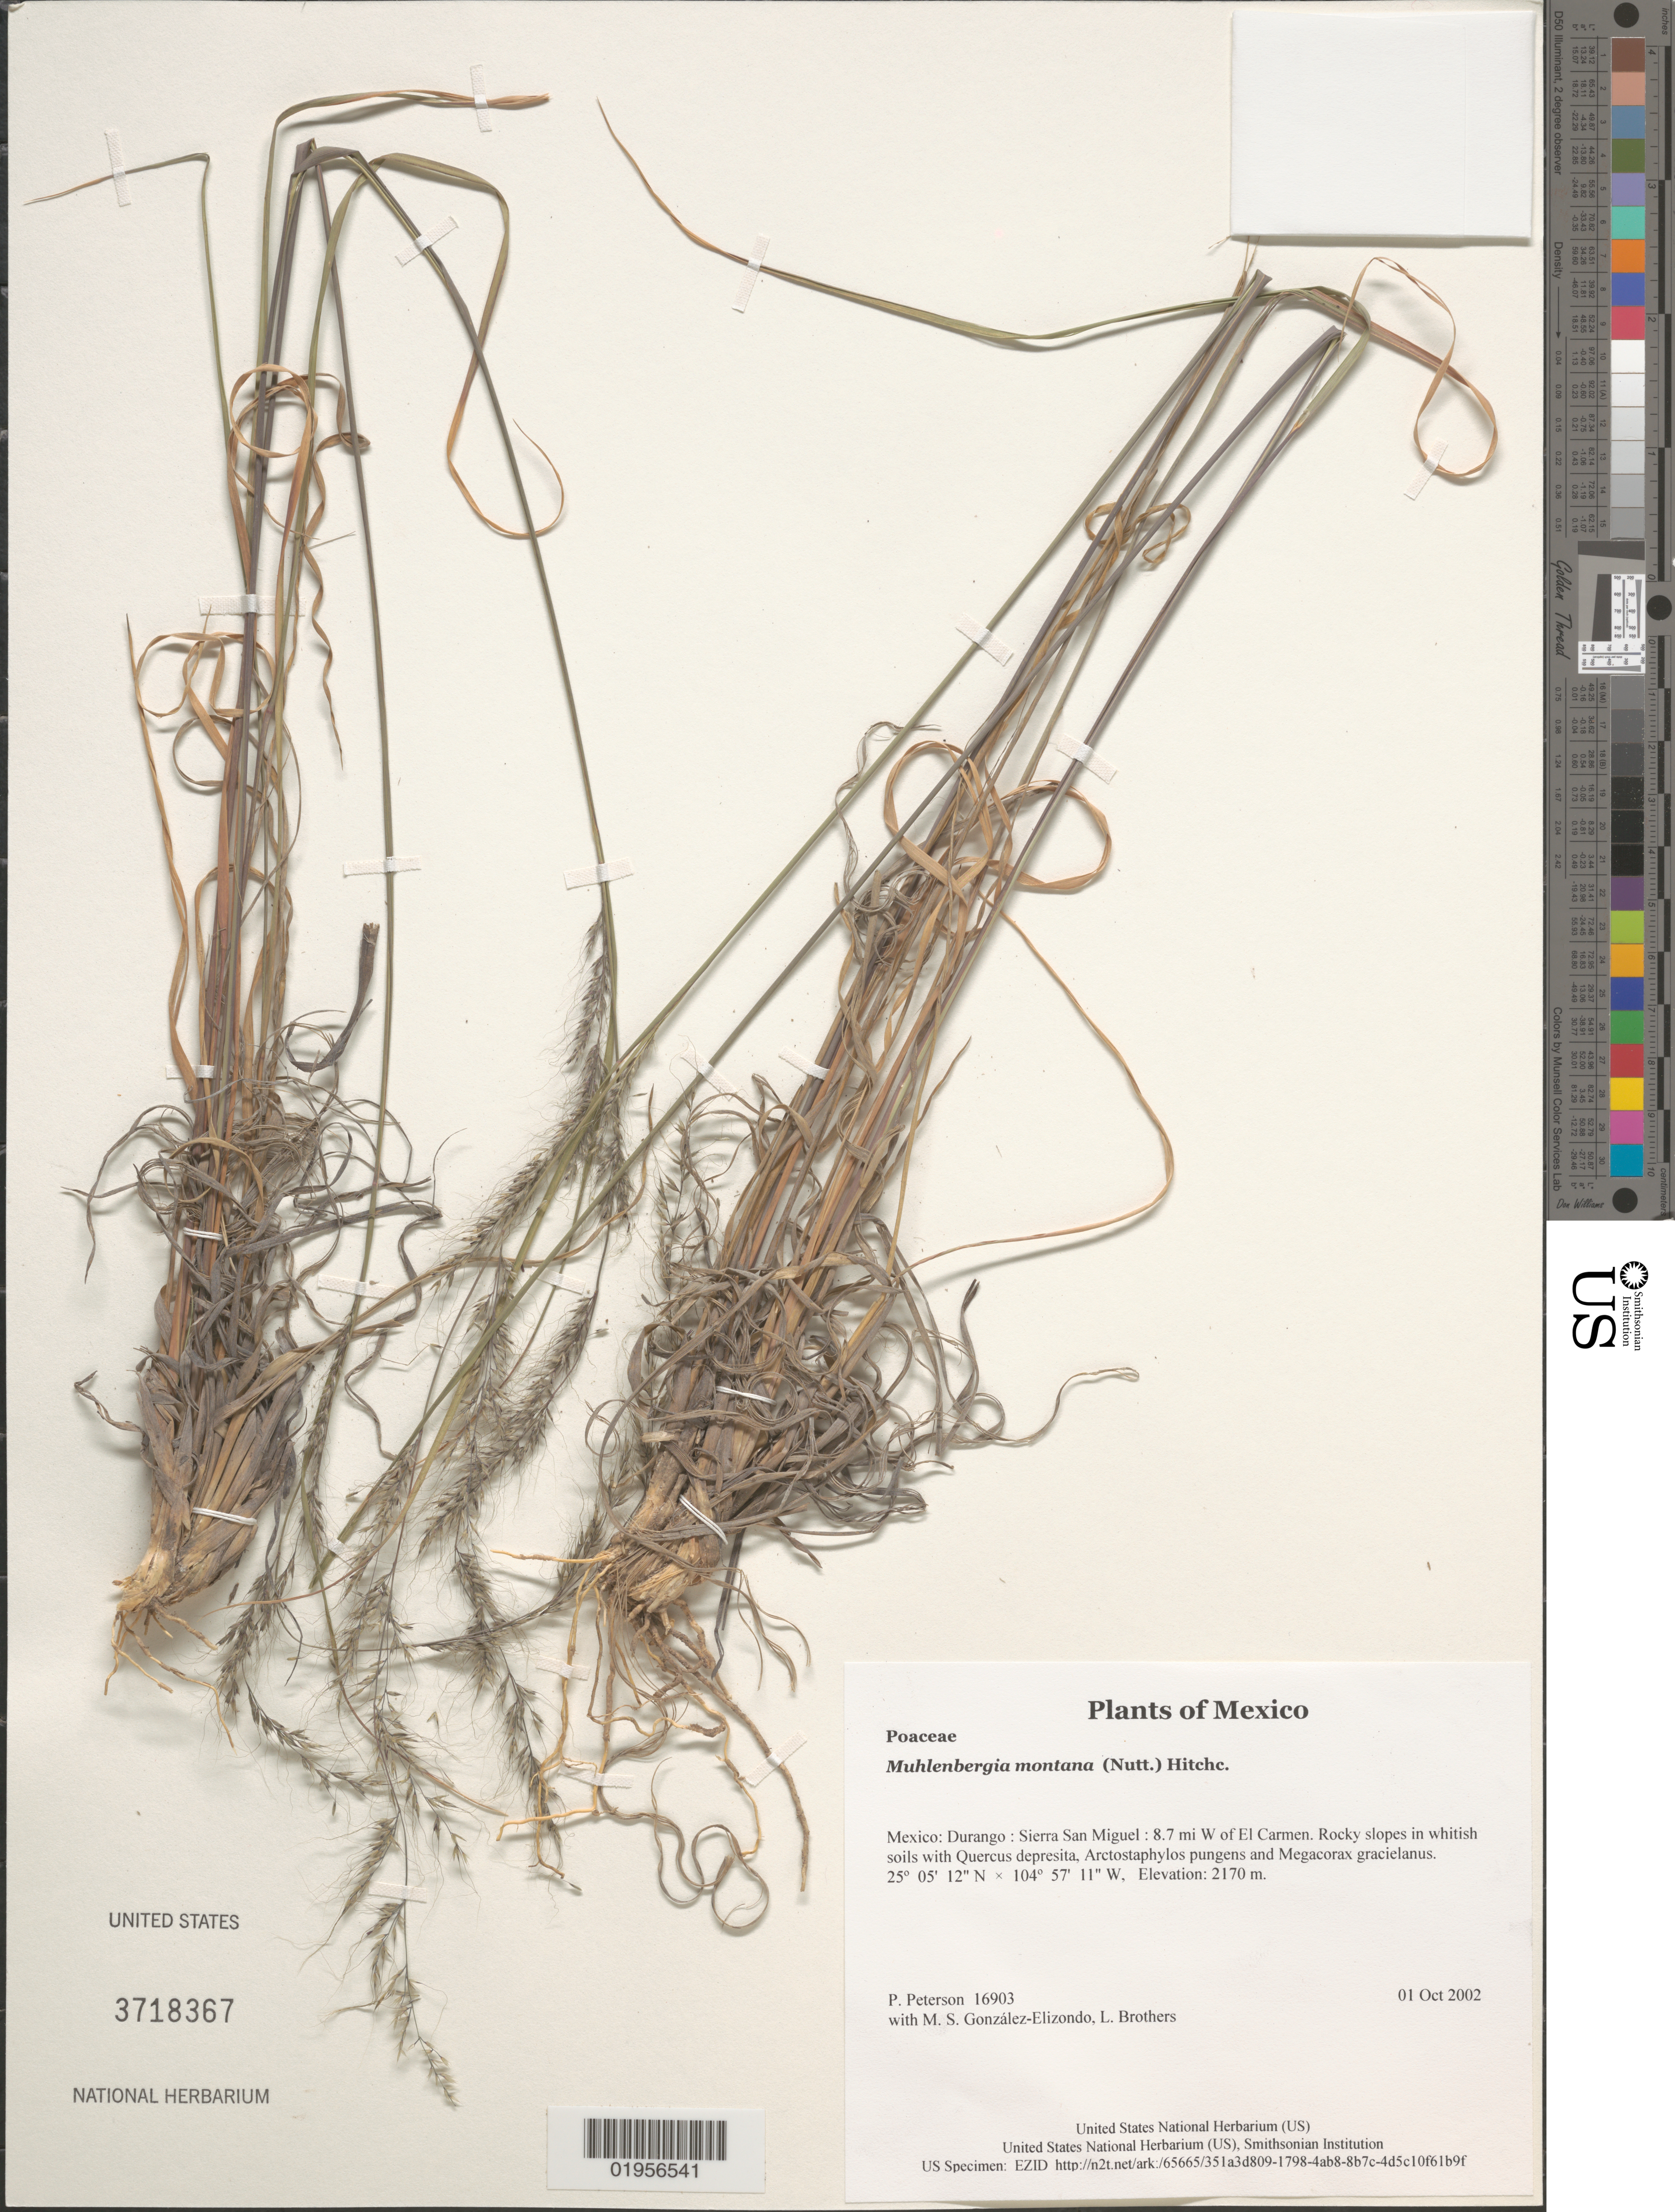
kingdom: Plantae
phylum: Tracheophyta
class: Liliopsida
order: Poales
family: Poaceae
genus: Muhlenbergia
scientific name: Muhlenbergia montana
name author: (Nutt.) Hitchc.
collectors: P. M. Peterson, M. S. González-Elizondo & L. E. Brothers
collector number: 16903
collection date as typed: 01 Oct 2002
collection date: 2002-10-01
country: Mexico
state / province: Durango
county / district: Sierra San Miguel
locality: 8.7 mi W of El Carmen. Rocky slopes in whitish soils with Quercus depresita, Arctostaphylos pungens and Megacorax gracielanus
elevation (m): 2170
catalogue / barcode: US 3718367